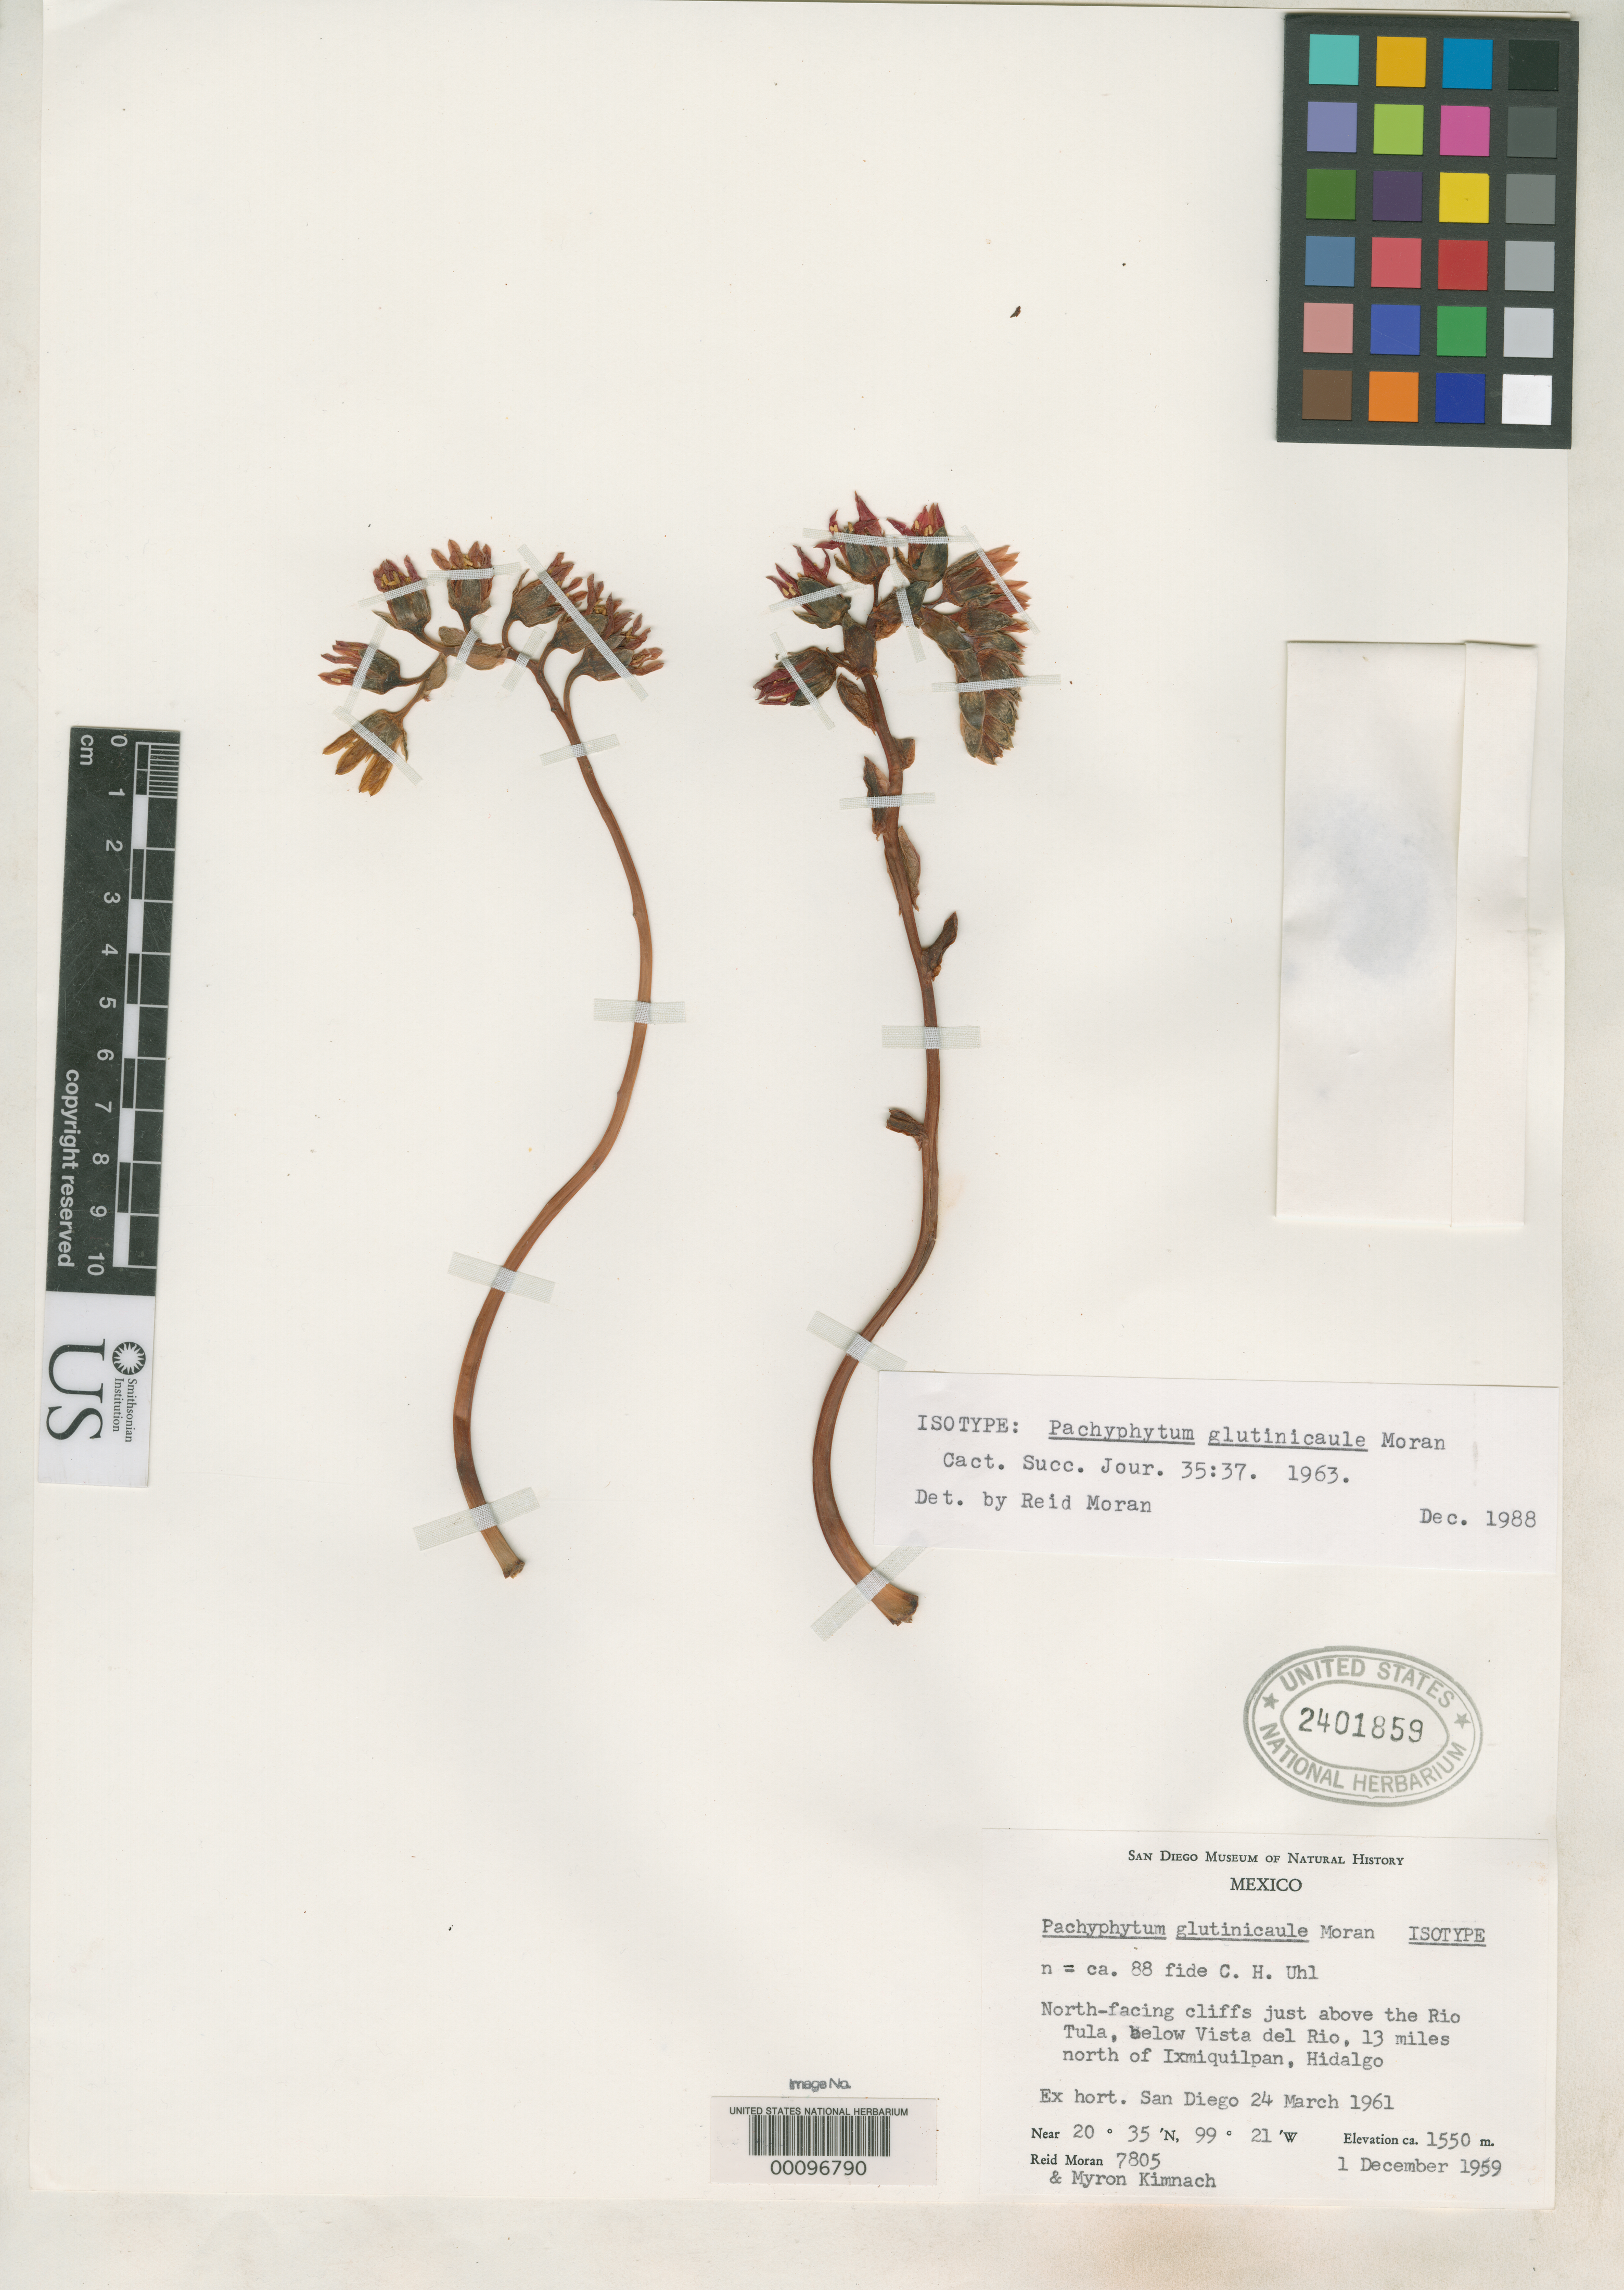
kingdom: Plantae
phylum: Tracheophyta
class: Magnoliopsida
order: Saxifragales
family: Crassulaceae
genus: Pachyphytum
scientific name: Pachyphytum glutinicaule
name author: Moran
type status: Isotype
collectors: R. V. Moran & M. W. Kimnach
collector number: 7805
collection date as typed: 01 Dec 1959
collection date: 1959-12-01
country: Mexico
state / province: Hidalgo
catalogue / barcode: US 2401859